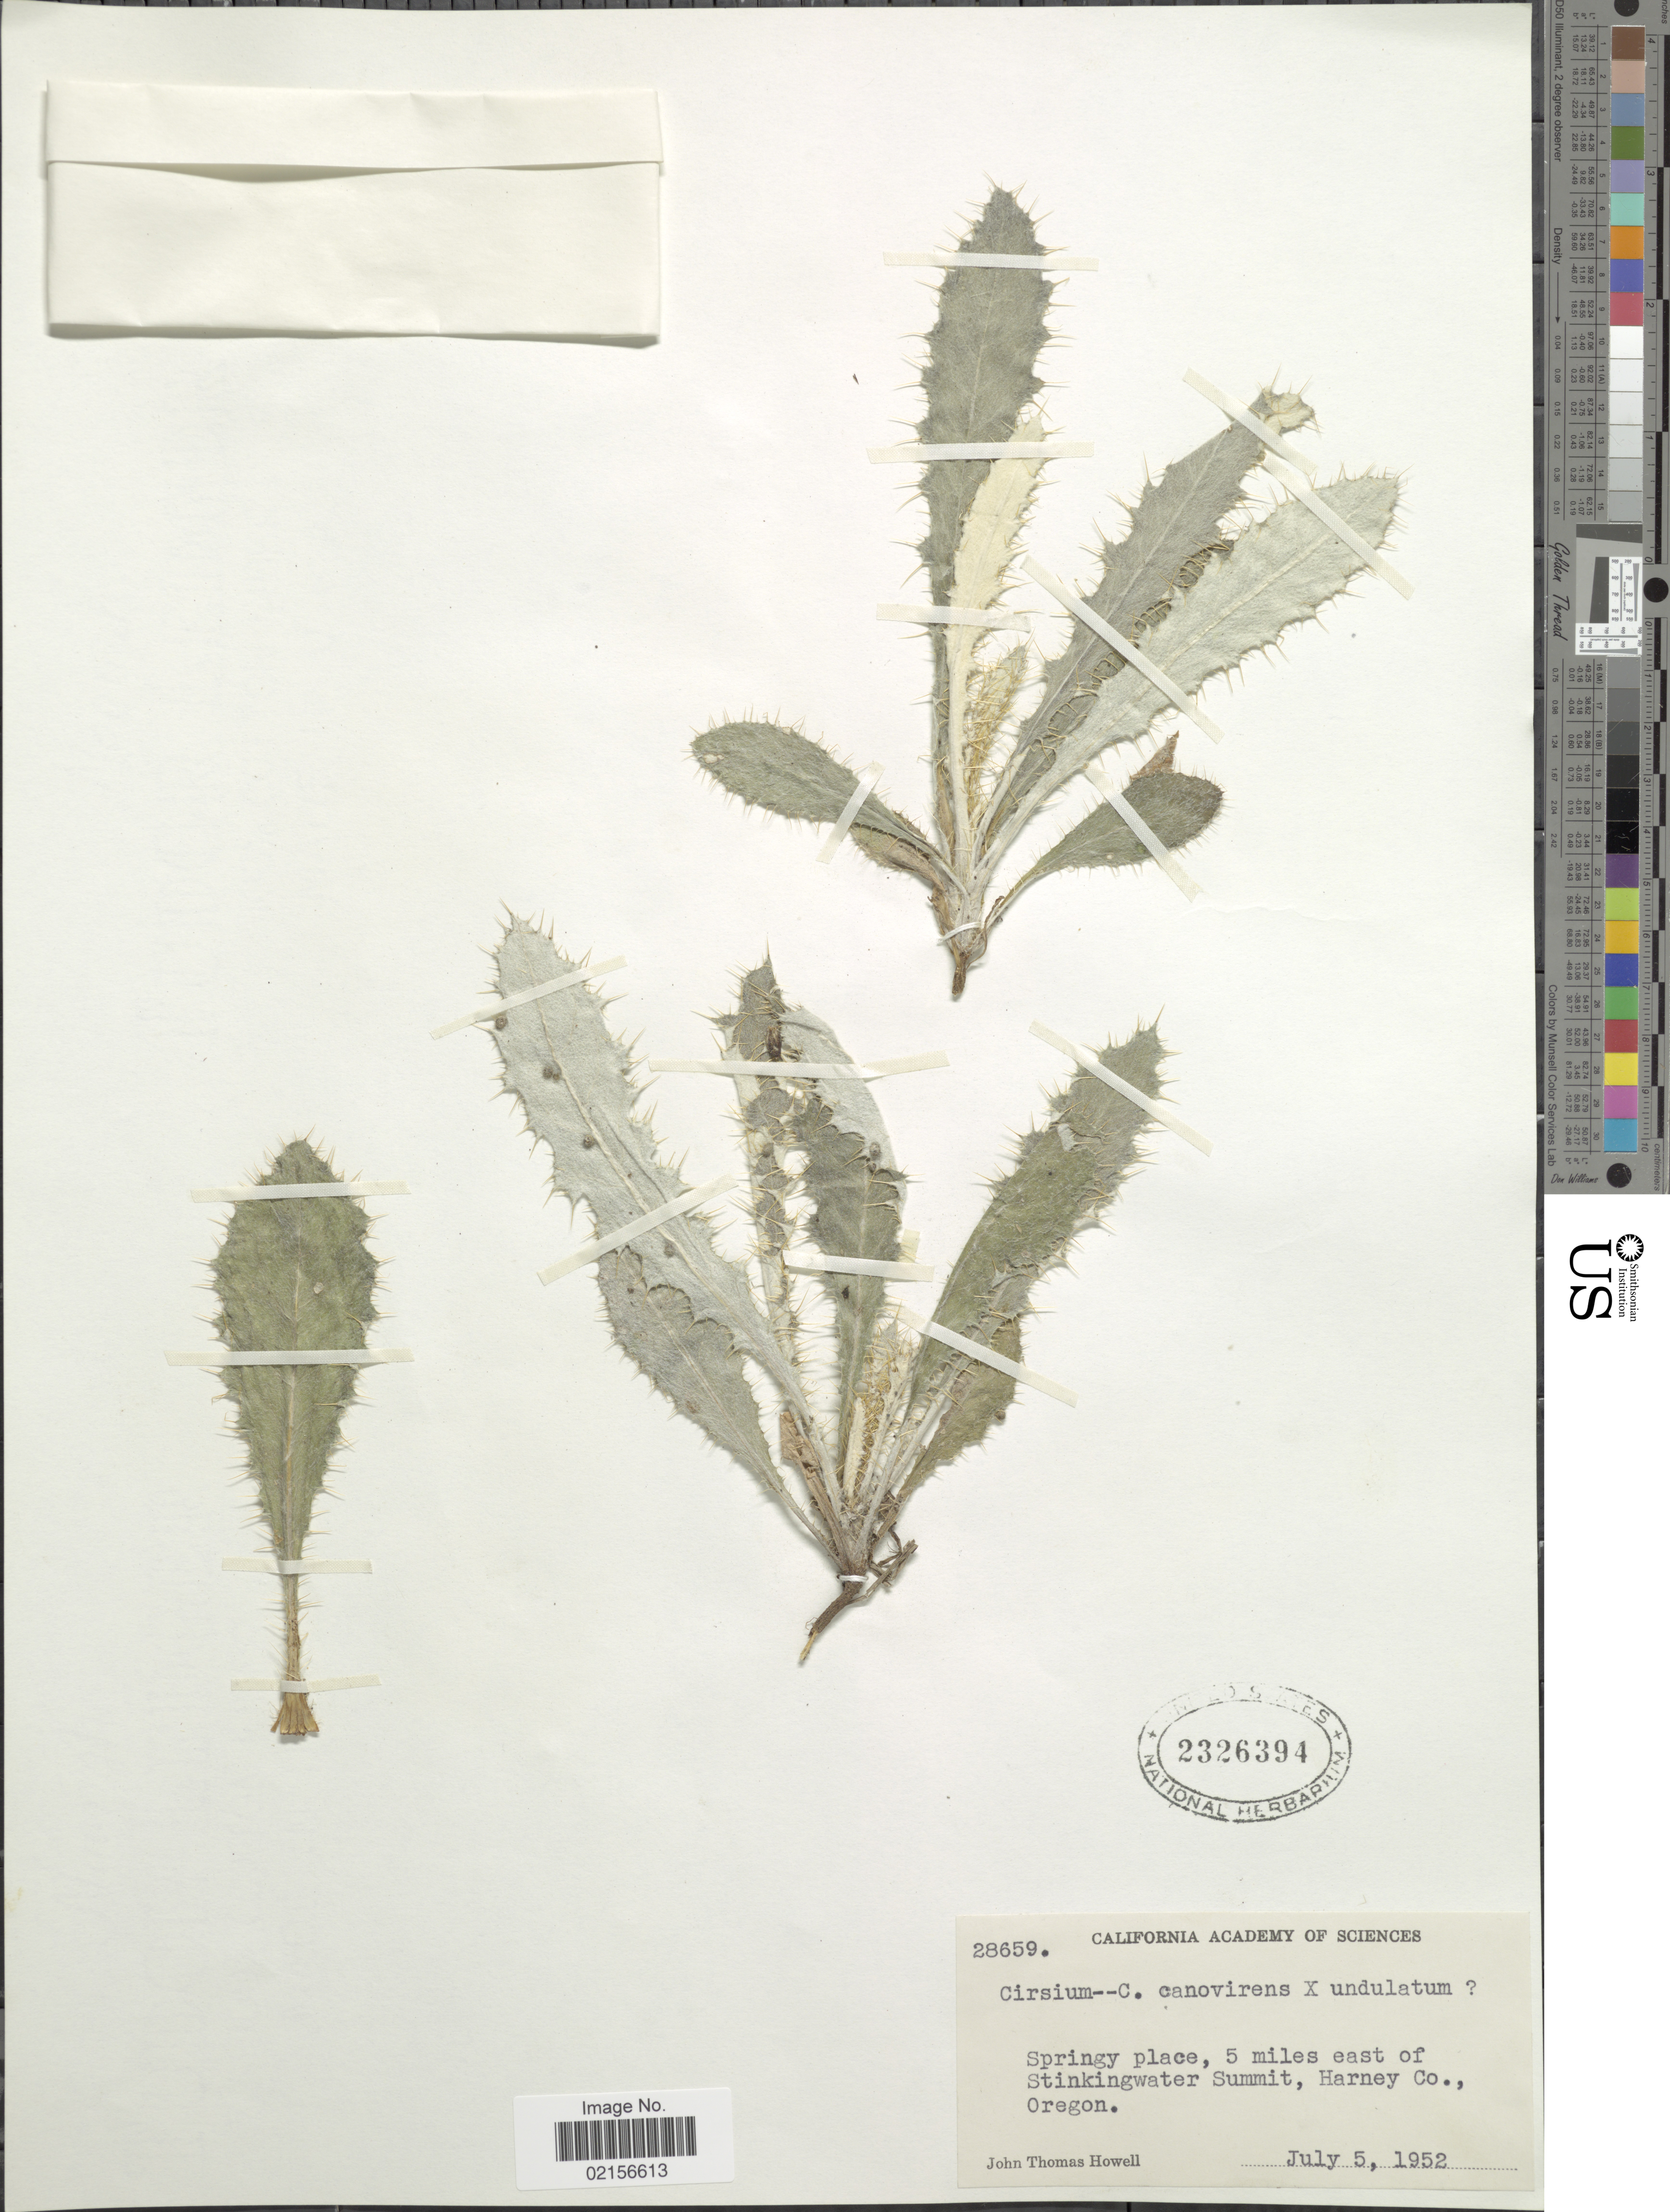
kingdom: Plantae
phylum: Tracheophyta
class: Magnoliopsida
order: Asterales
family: Asteraceae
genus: Cirsium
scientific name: Cirsium canovirens x C. undulatum (Nutt.) Spreng.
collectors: J. T. Howell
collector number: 28659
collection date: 1952-07-05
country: United States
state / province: Oregon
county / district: Harney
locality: Springy place, 5 miles east of Stinkingwater Summit, Harney Co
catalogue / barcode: US 2326394